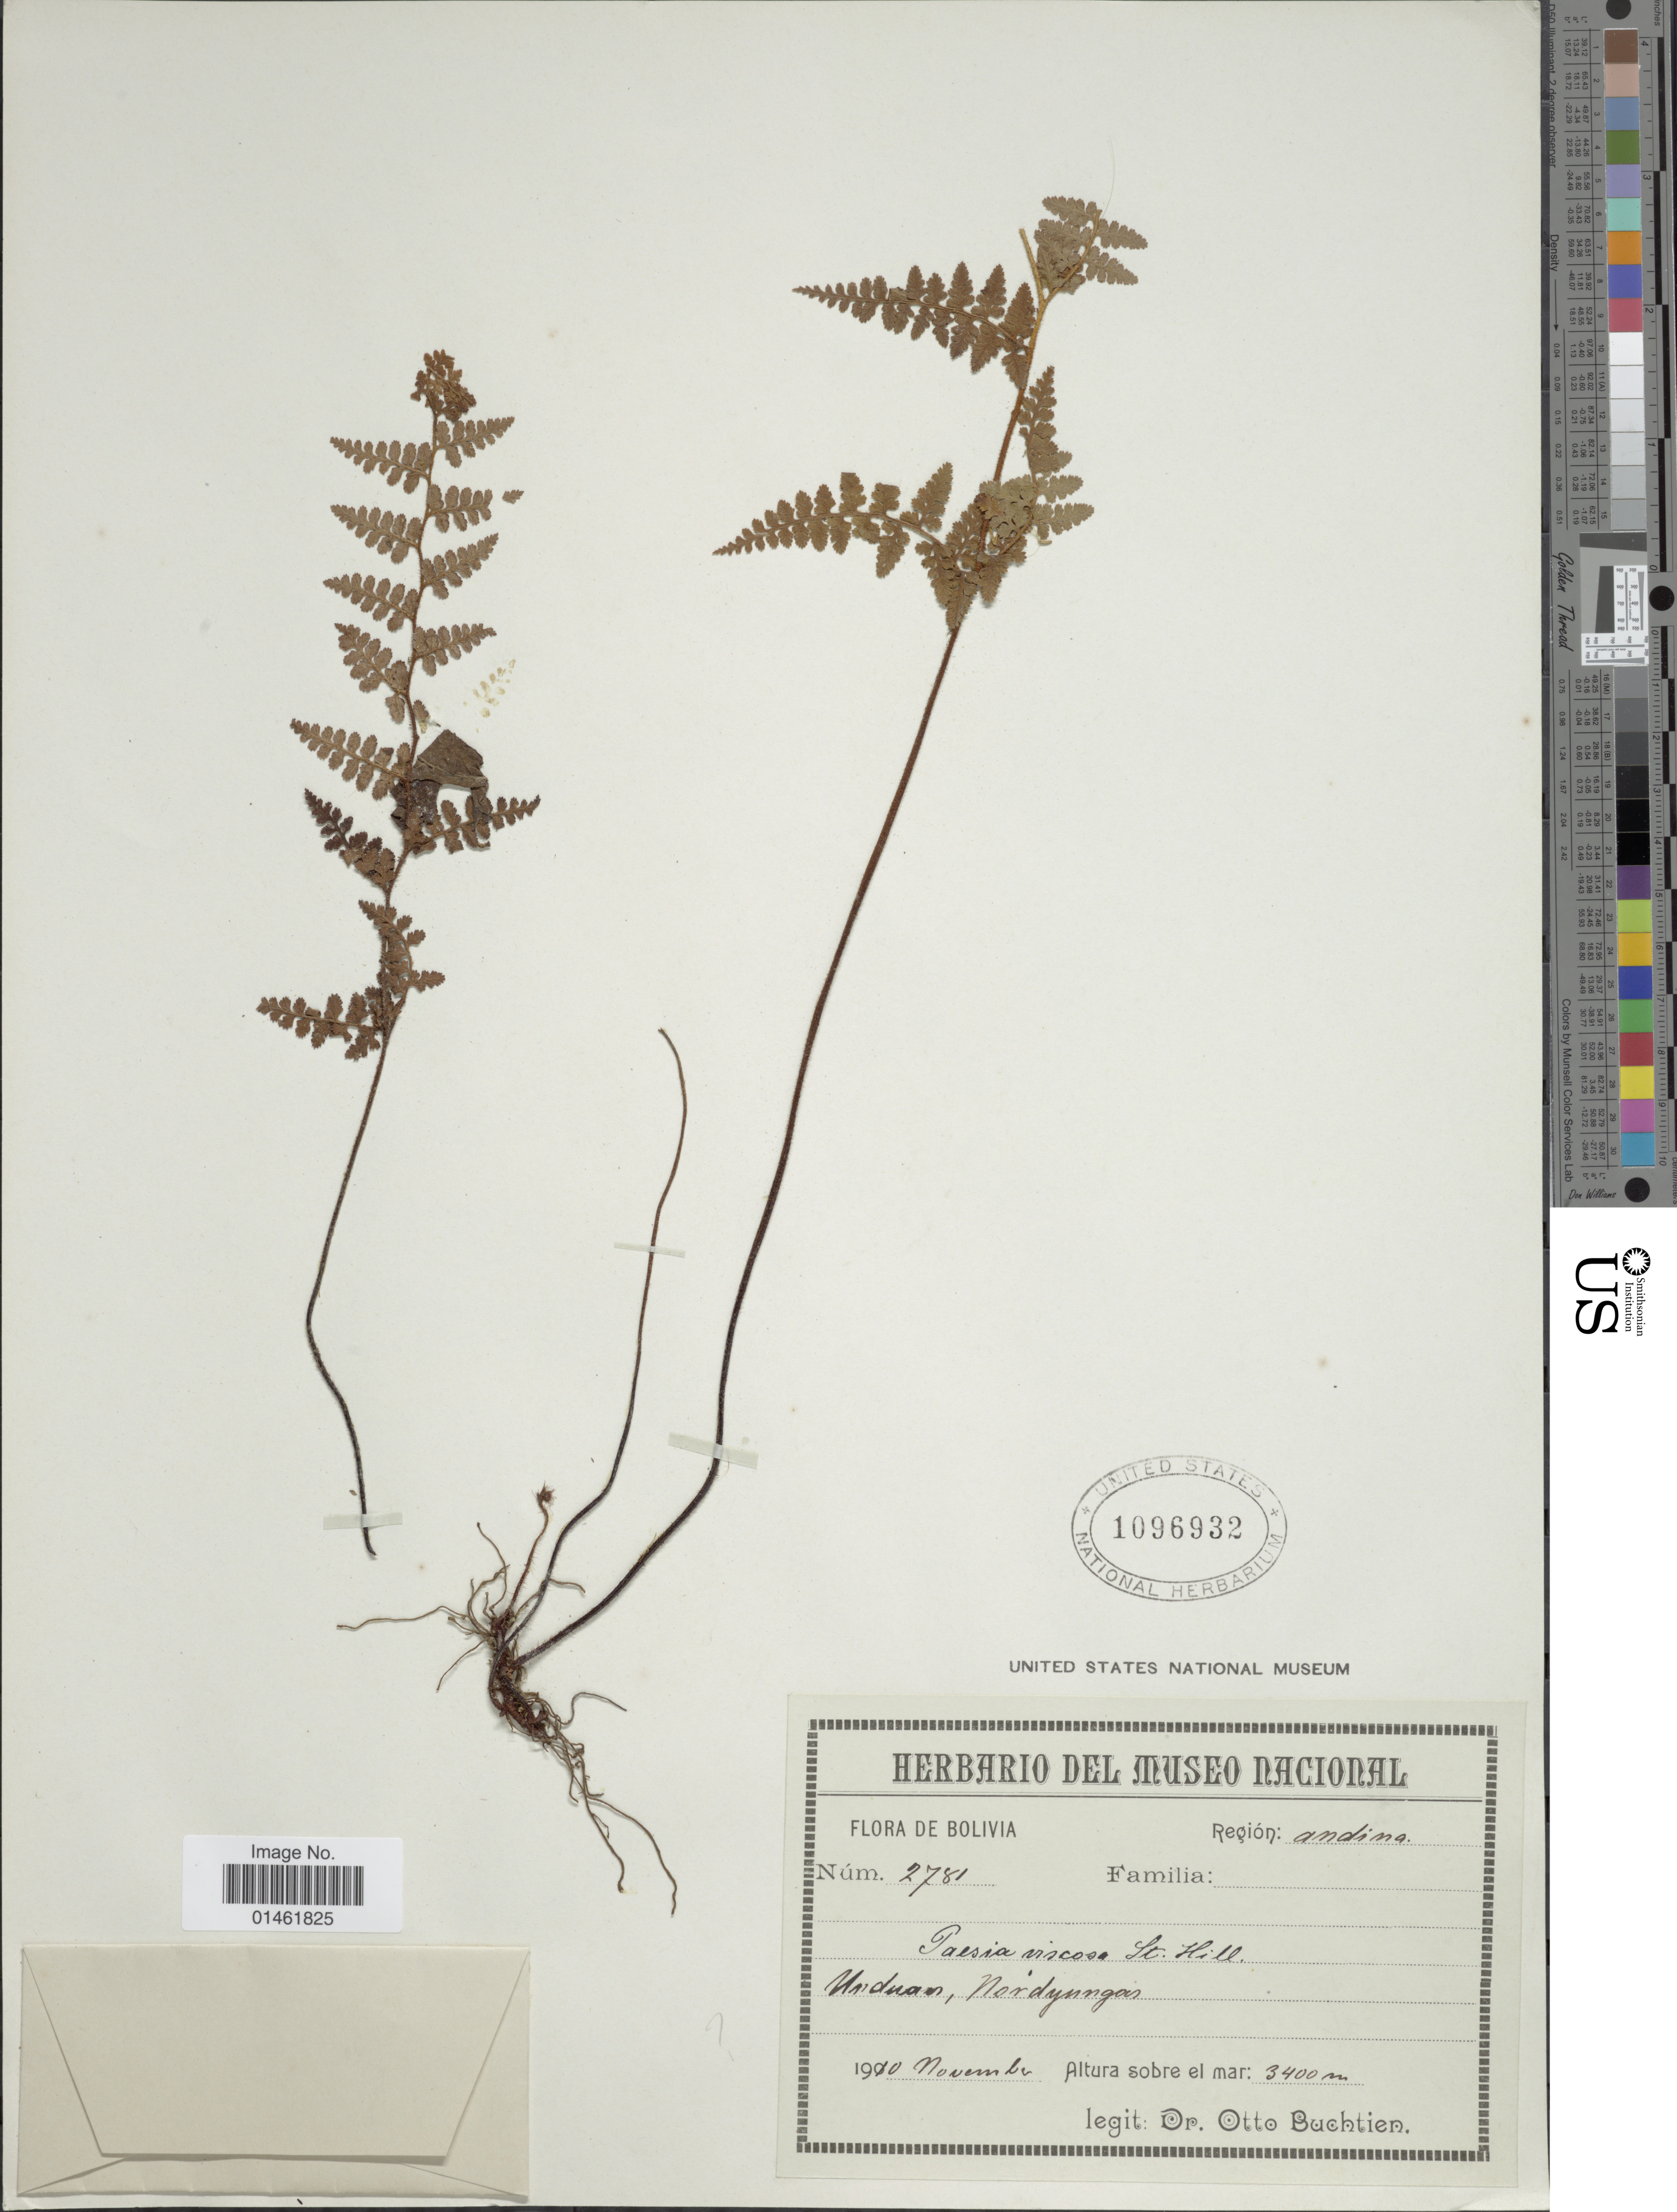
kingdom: Plantae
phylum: Tracheophyta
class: Polypodiopsida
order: Polypodiales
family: Dennstaedtiaceae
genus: Paesia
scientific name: Paesia glandulosa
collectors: O. Buchtien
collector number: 2781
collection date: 1910-11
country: Bolivia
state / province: La Paz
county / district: Nor Yungas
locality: Unduavi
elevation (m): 3400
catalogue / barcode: US 1096932